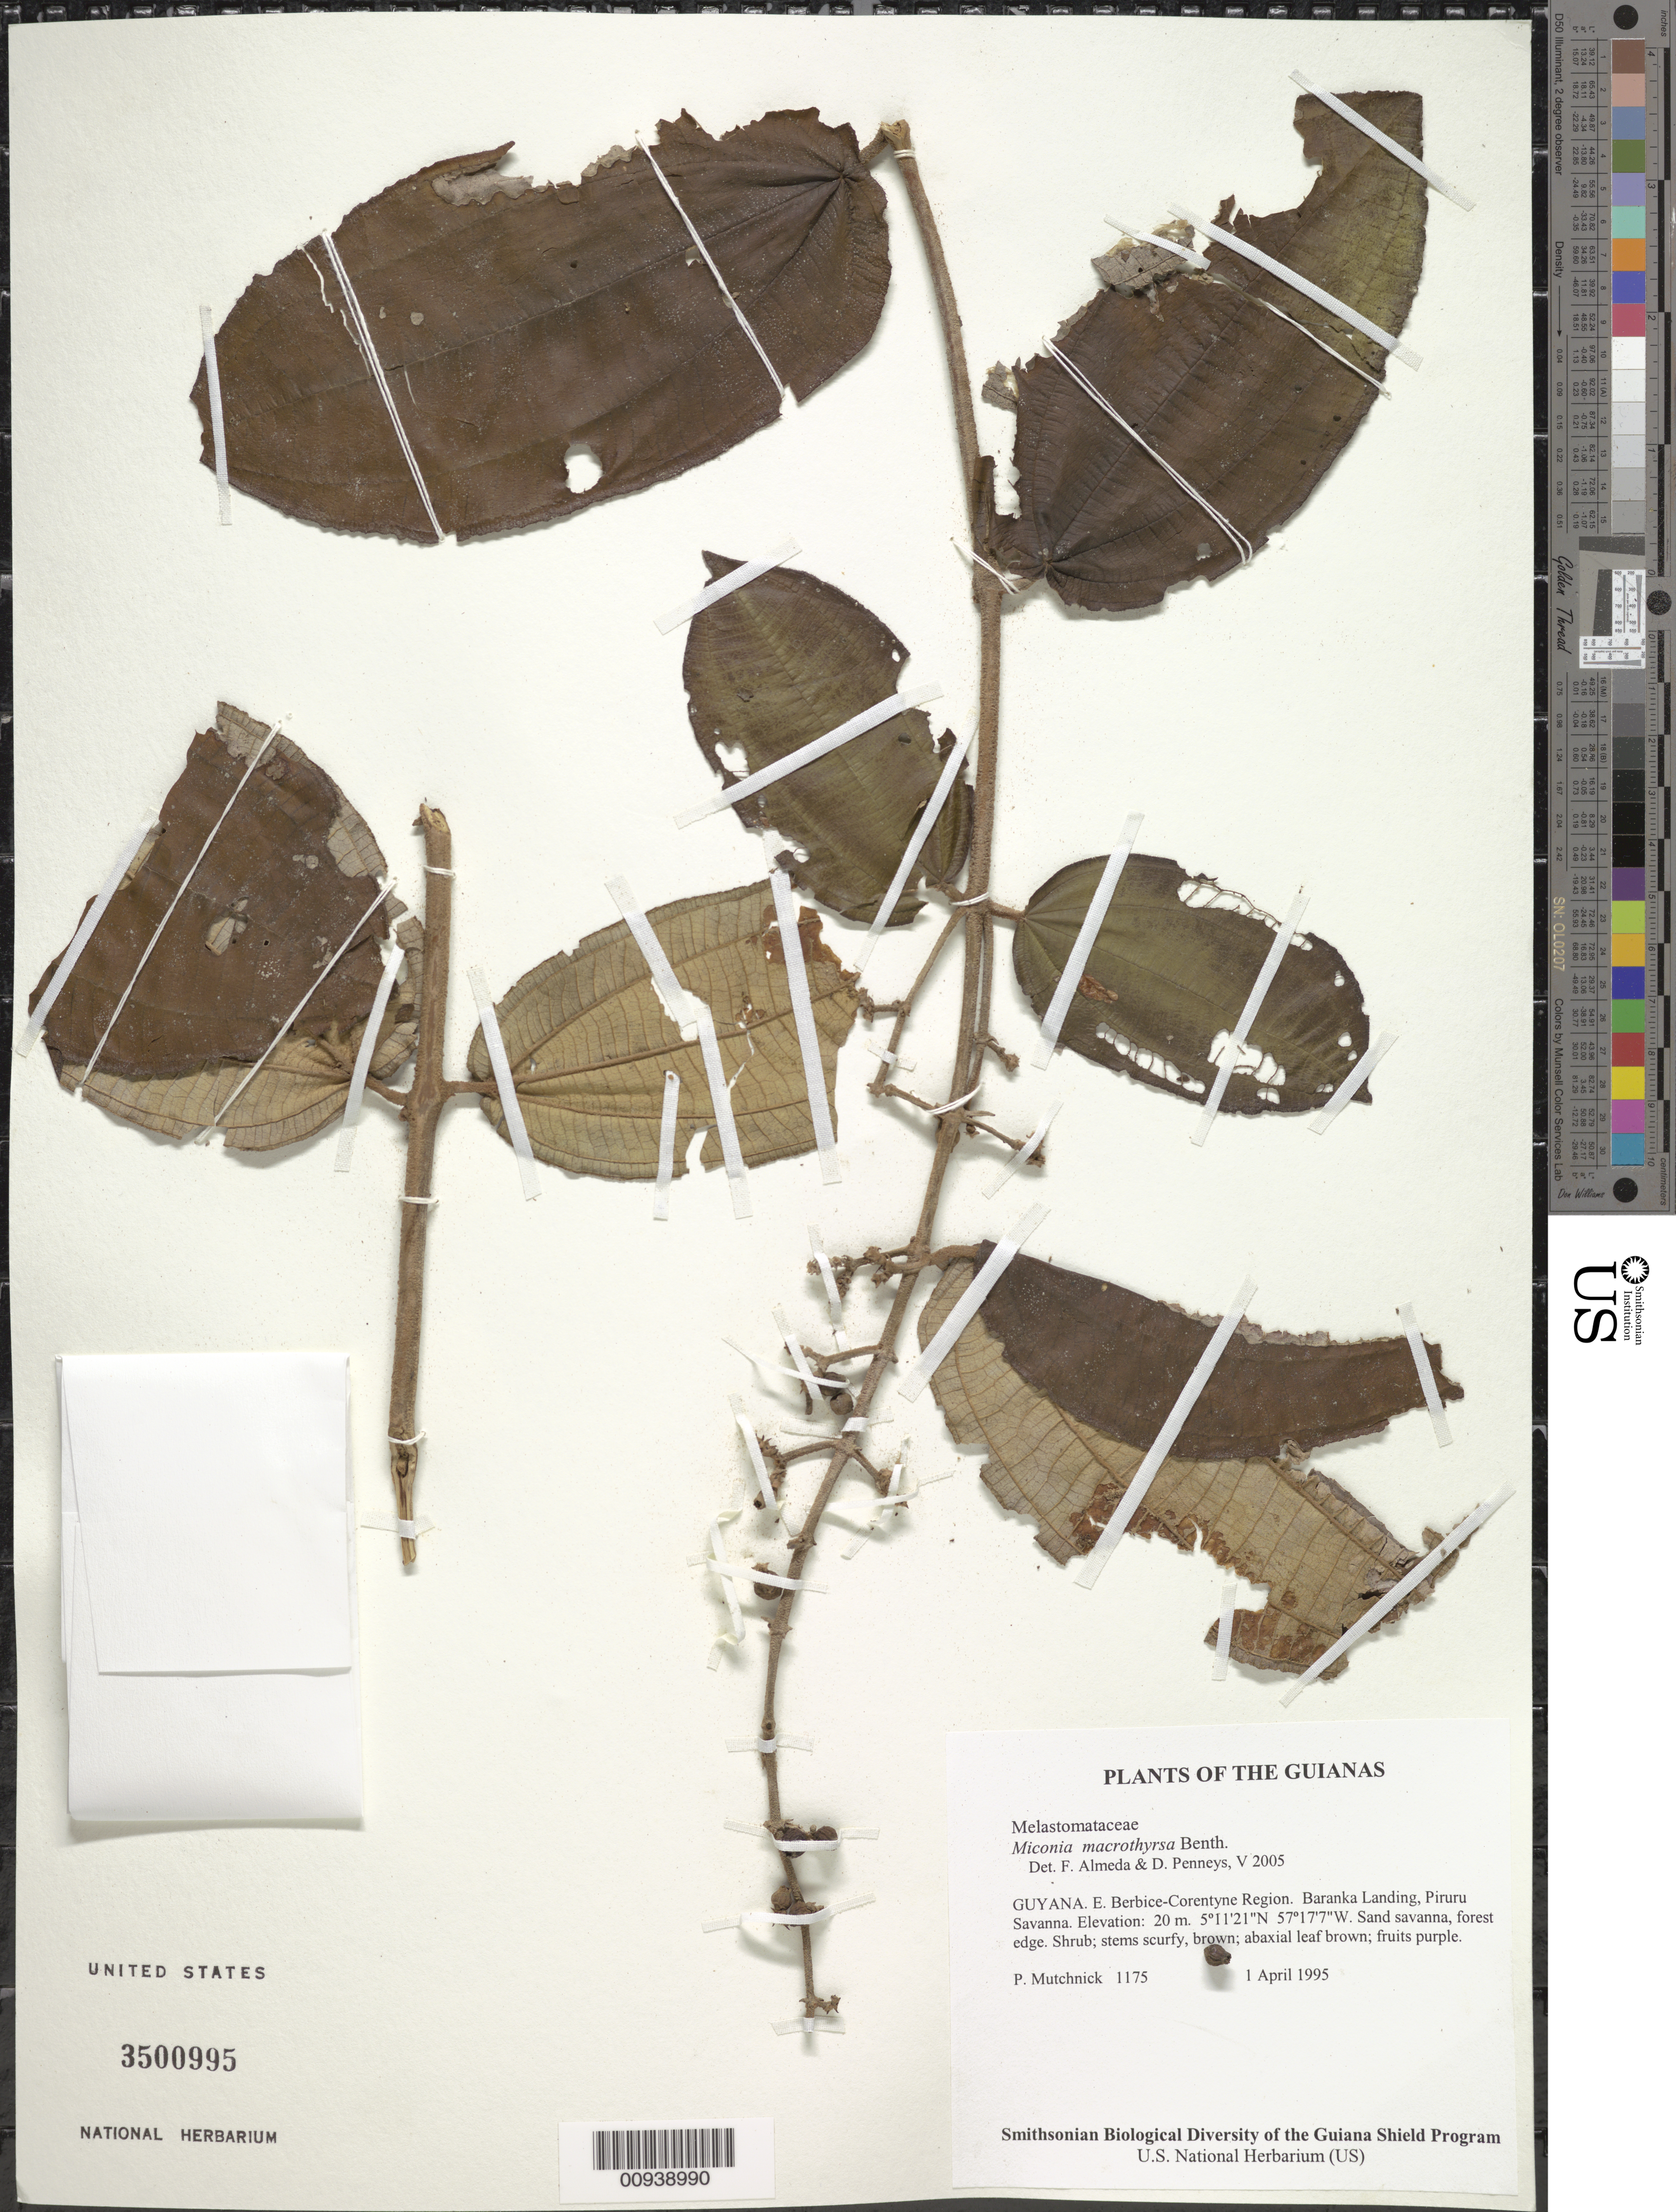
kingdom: Plantae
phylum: Tracheophyta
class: Magnoliopsida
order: Myrtales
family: Melastomataceae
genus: Miconia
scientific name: Miconia macrothyrsa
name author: Benth.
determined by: Almeda, F.; Penneys, D. S.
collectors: P. Mutchnick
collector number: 1175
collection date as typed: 1 April 1995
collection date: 1995-04-01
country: Guyana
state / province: E. Berbice-Corentyne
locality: Baranka Landing, Piruru Savanna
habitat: Sand savanna, forest edge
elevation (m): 20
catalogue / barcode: US 3500995